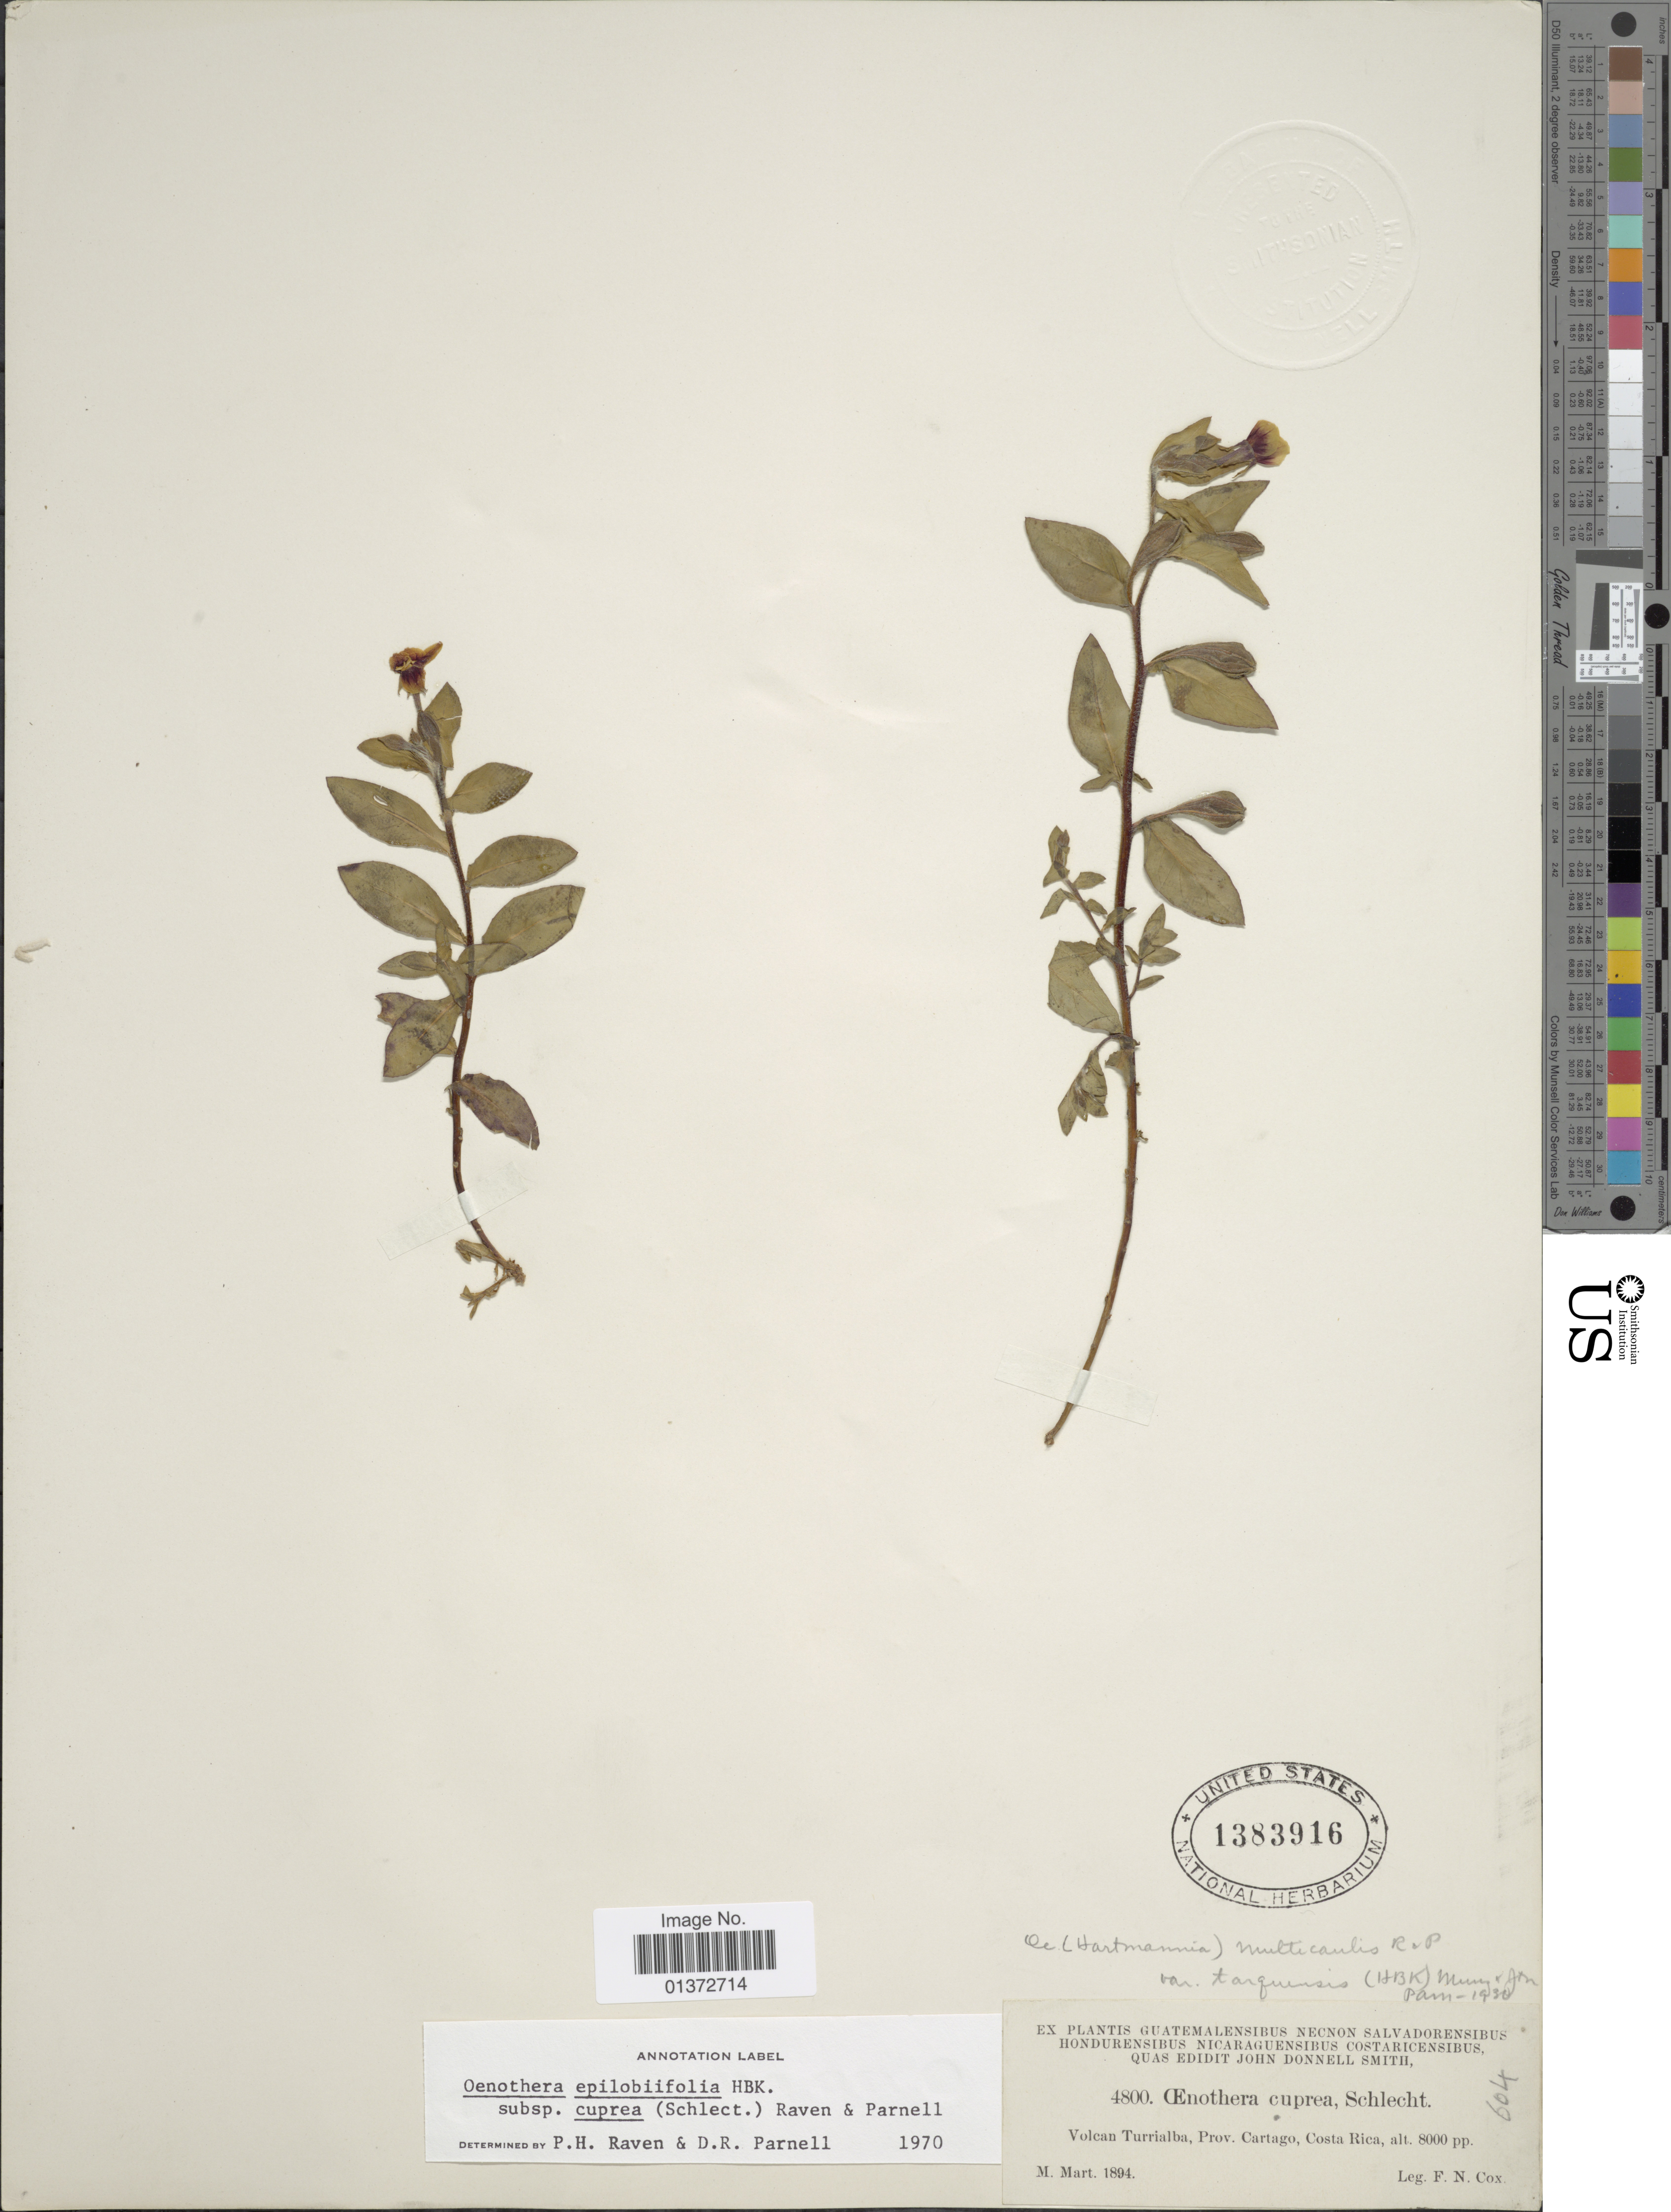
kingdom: Plantae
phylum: Tracheophyta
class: Magnoliopsida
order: Myrtales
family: Onagraceae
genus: Oenothera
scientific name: Oenothera epilobiifolia subsp. cuprea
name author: (Schltdl.) P.H. Raven & D.R. Parn.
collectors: F. Cox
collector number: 4800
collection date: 1894-03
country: Costa Rica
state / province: Cartago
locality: Volcan Turrialba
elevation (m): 2438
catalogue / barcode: US 1383916